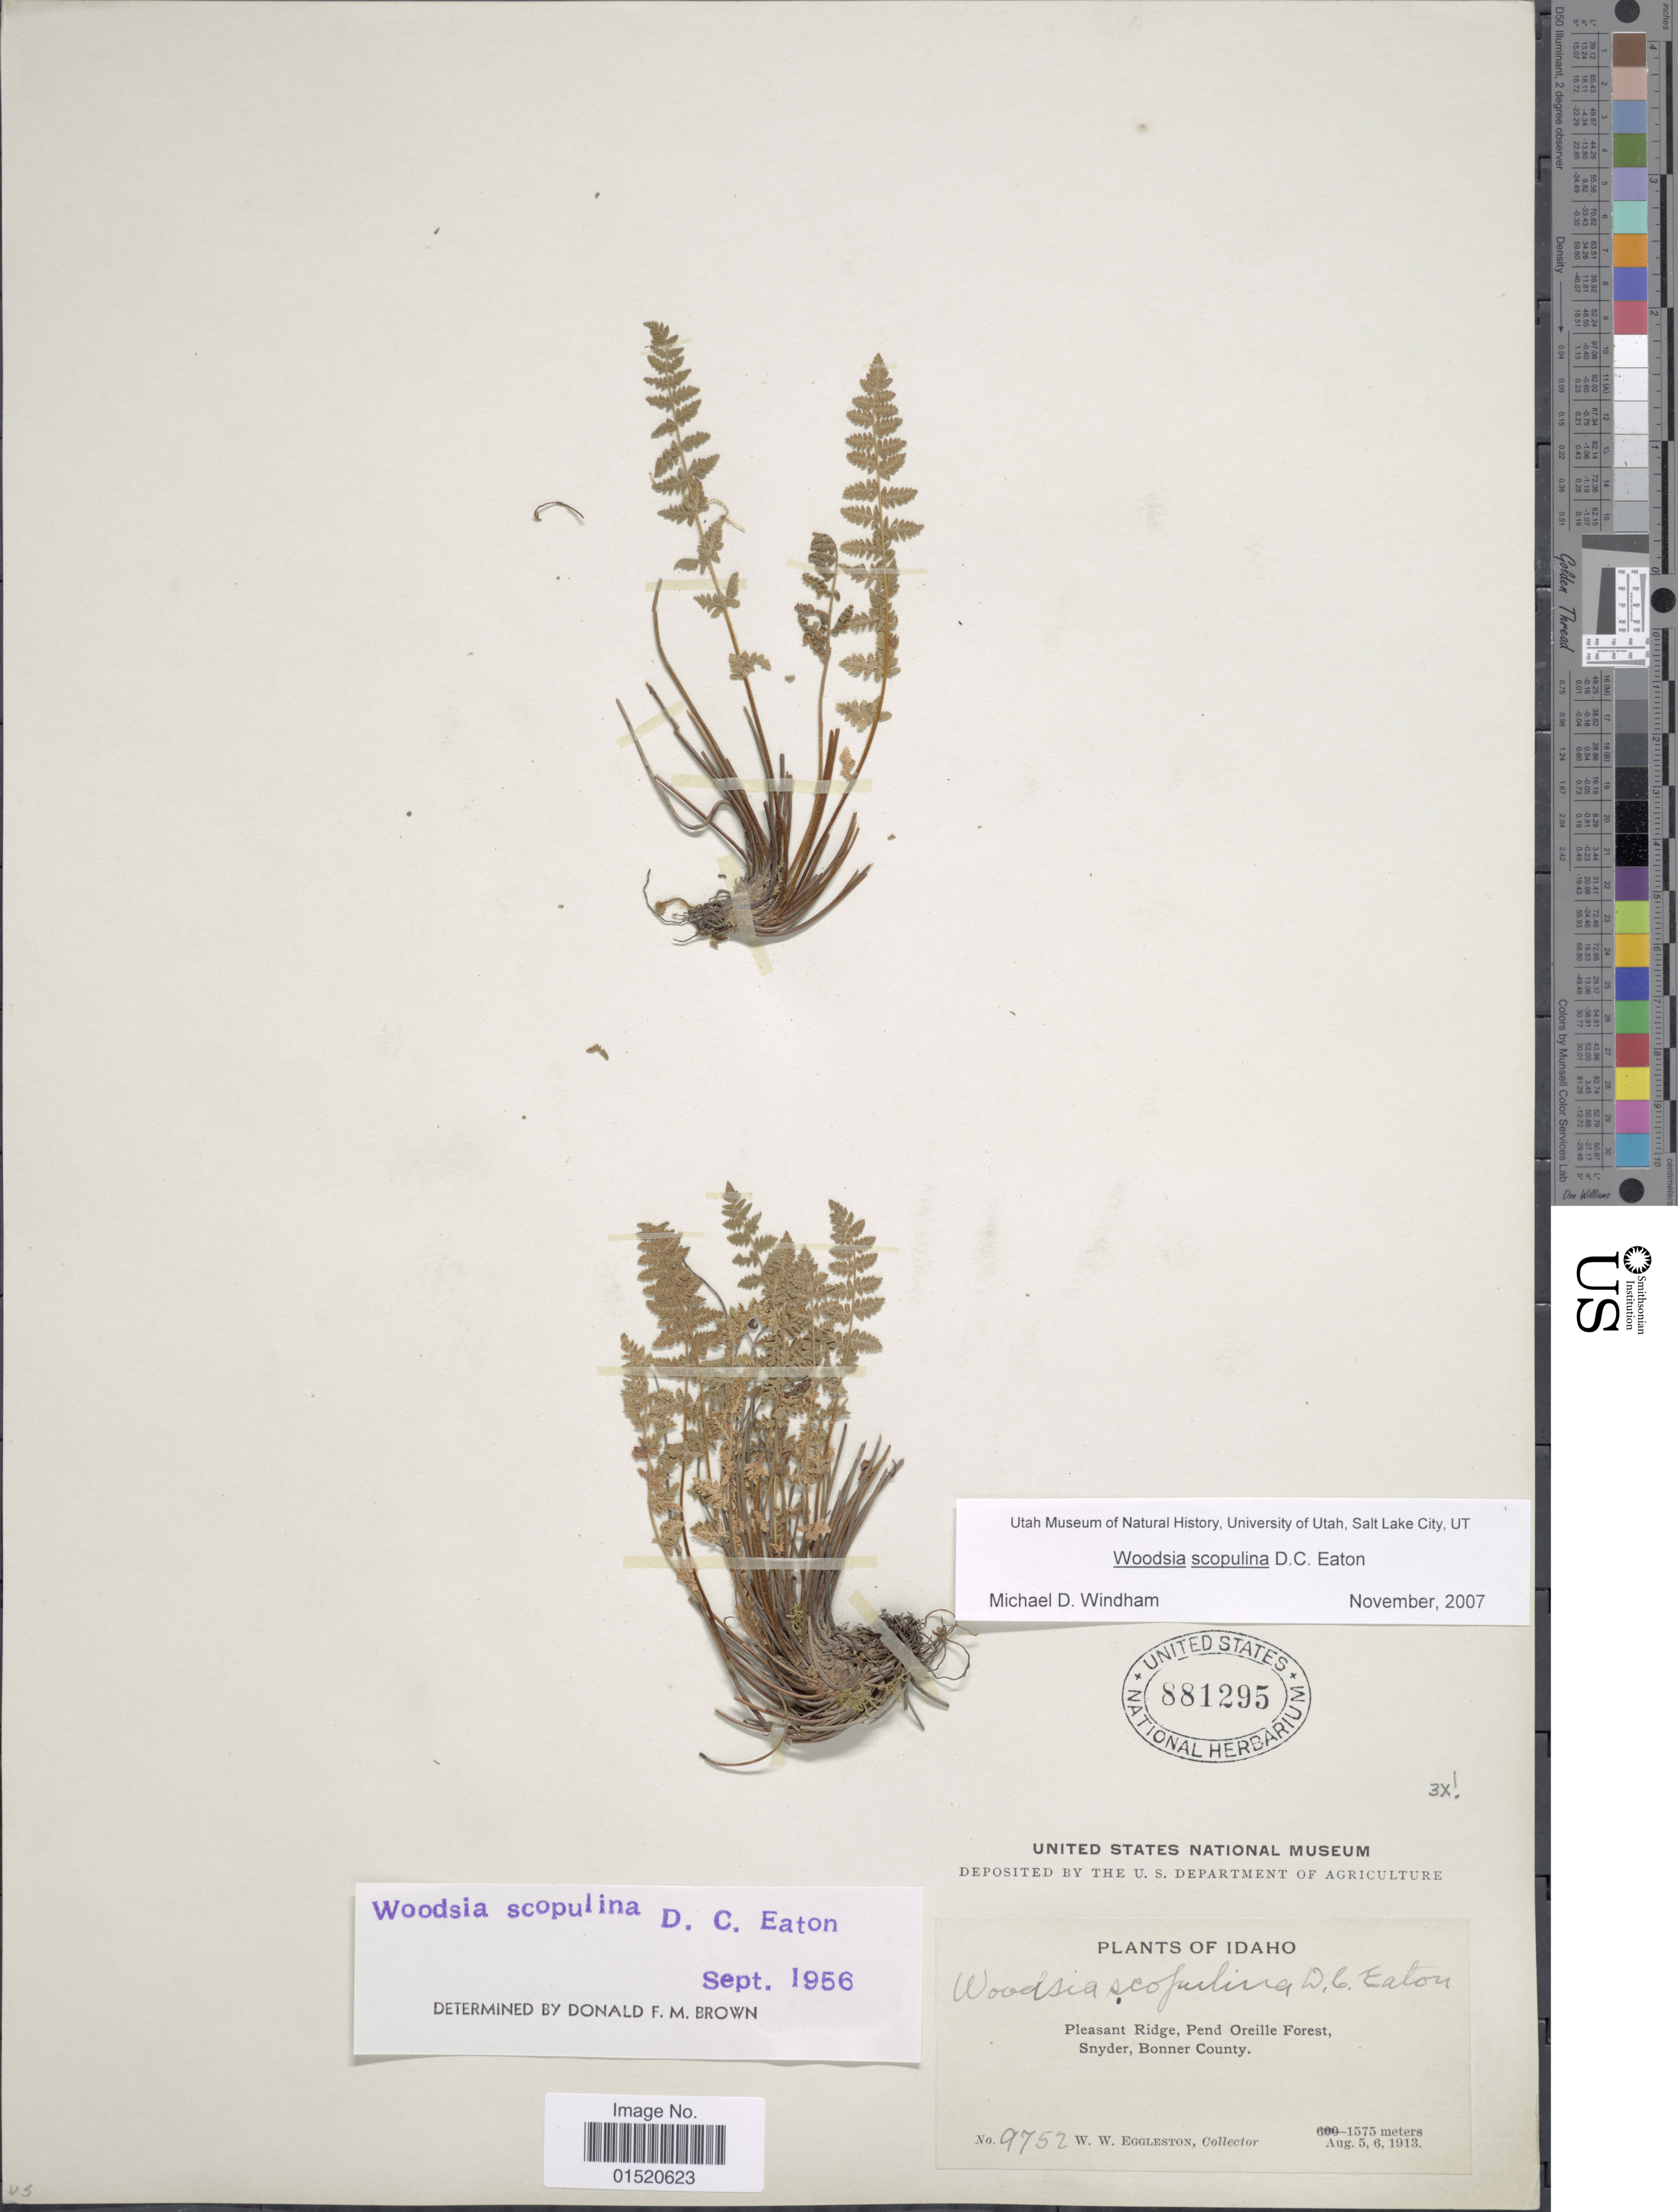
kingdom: Plantae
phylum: Tracheophyta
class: Polypodiopsida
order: Polypodiales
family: Woodsiaceae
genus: Woodsia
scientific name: Woodsia scopulina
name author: D.C. Eaton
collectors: W. W. Eggleston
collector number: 9752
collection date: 1913-08-05/1913-08-06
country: United States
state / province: Idaho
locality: Pleasant Ridge, pend Oreille Forest, Snyder, Bonner County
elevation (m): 1575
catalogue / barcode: US 881295